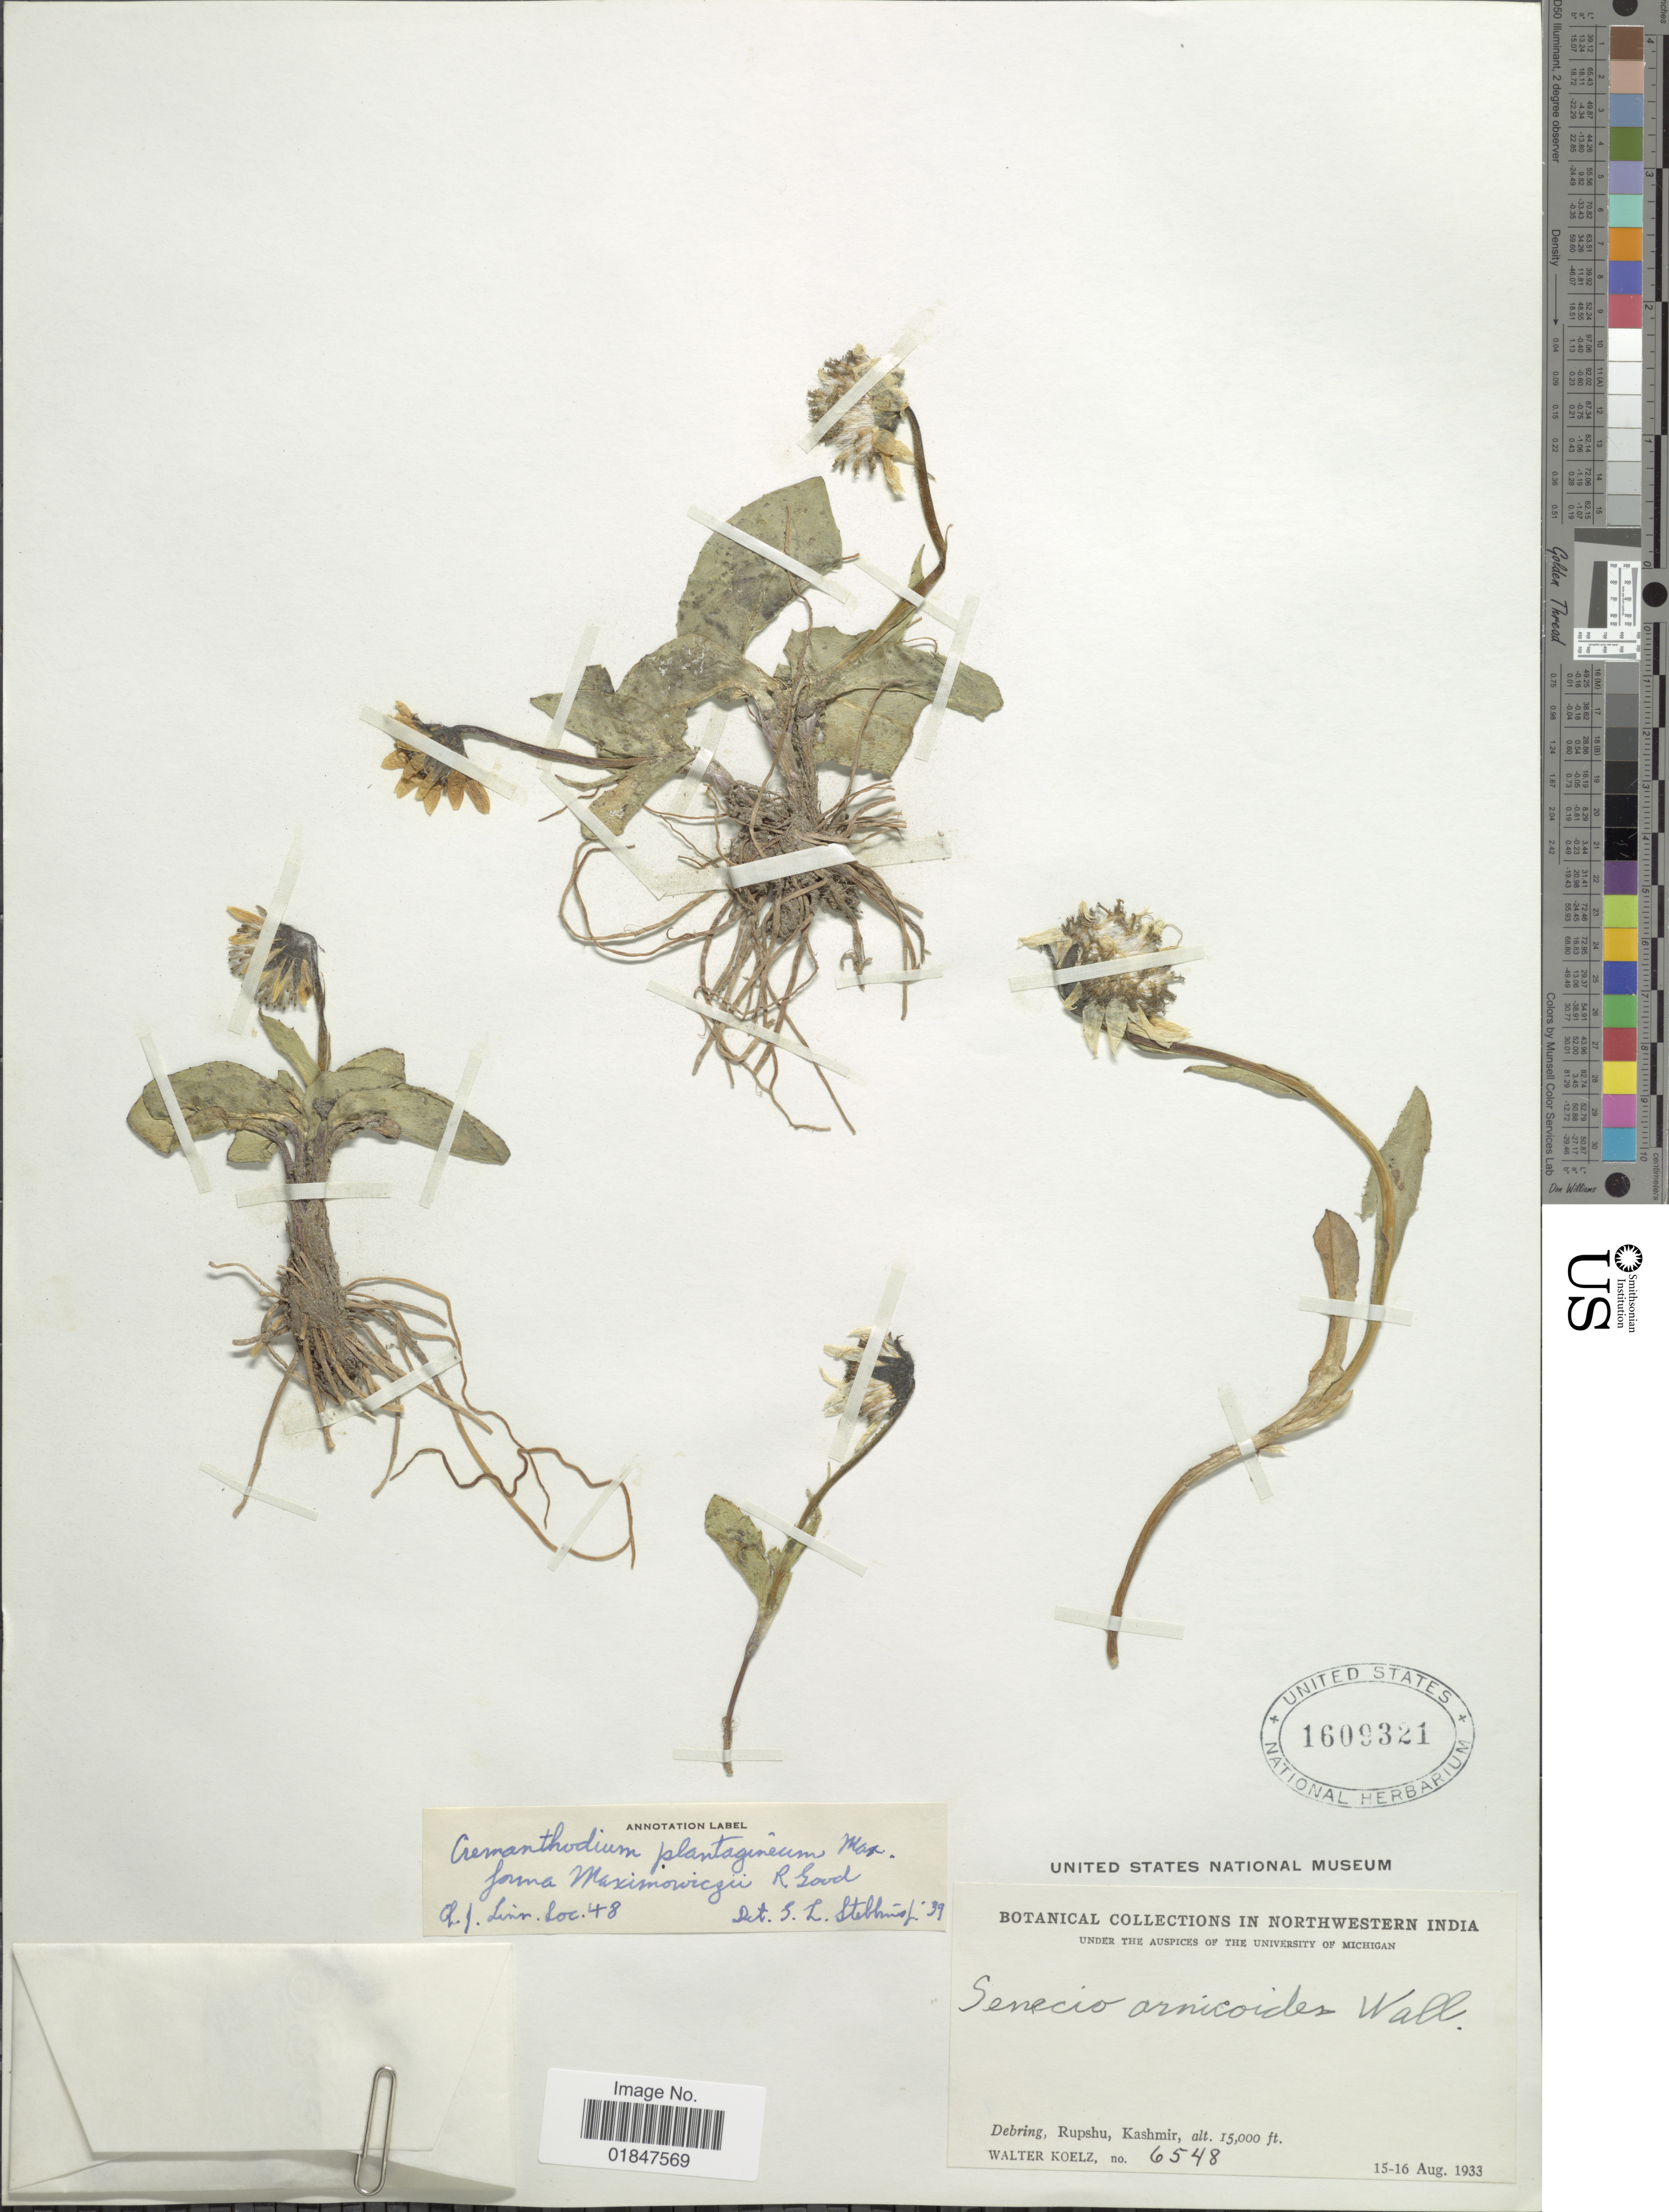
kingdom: Plantae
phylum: Tracheophyta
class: Magnoliopsida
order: Asterales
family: Asteraceae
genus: Cremanthodium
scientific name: Cremanthodium ellisii var. ellisii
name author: (Hook. f.) Kitam.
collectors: W. N. Koelz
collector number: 6548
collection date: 1933-08-15/1933-08-16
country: India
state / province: Jammu and Kashmir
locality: Northwestern India, Debring, Rupshu, Kashmir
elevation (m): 4572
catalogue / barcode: US 1609321